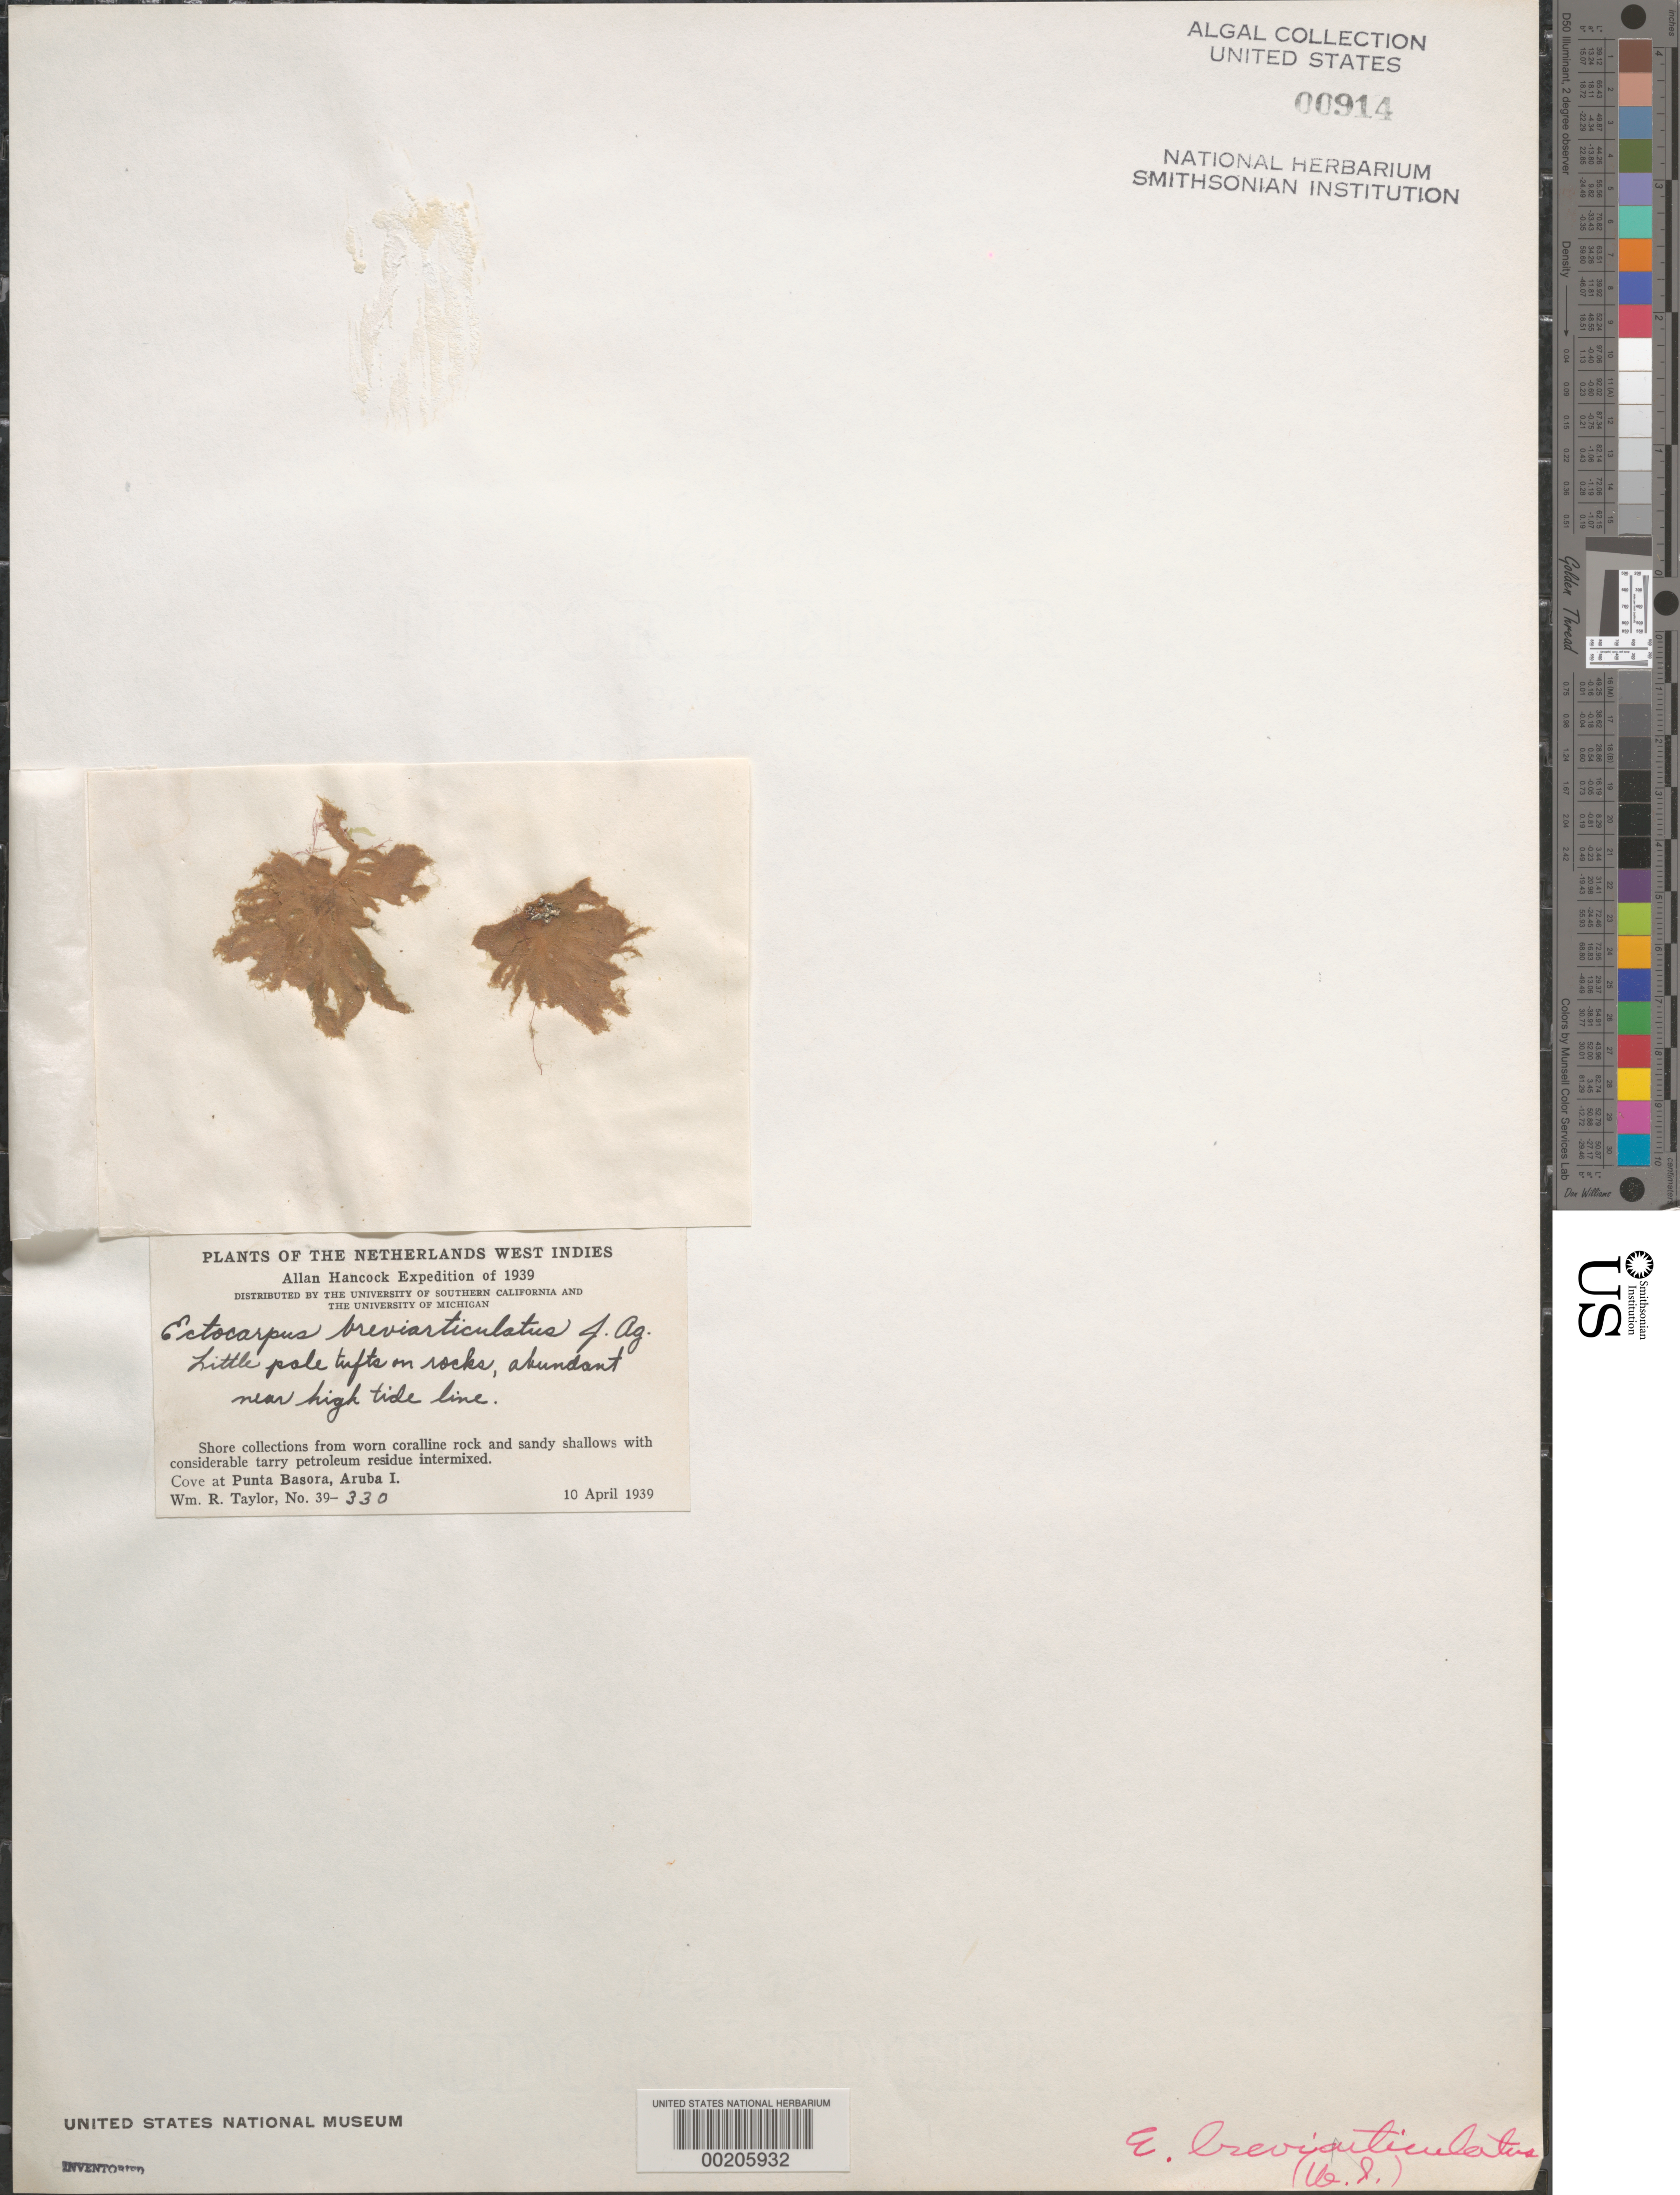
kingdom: Chromista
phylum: Ochrophyta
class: Phaeophyceae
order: Scytothamnales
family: Asteronemataceae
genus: Asteronema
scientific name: Asteronema breviarticulatum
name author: (J. Agardh) Ouriques & Bouzon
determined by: Algae name updating Project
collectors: W. R. Taylor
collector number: WRT 39-330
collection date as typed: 10 Apr 1939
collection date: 1939-04-10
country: Aruba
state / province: ABC Islands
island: Aruba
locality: Punta Basora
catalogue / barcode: US 914